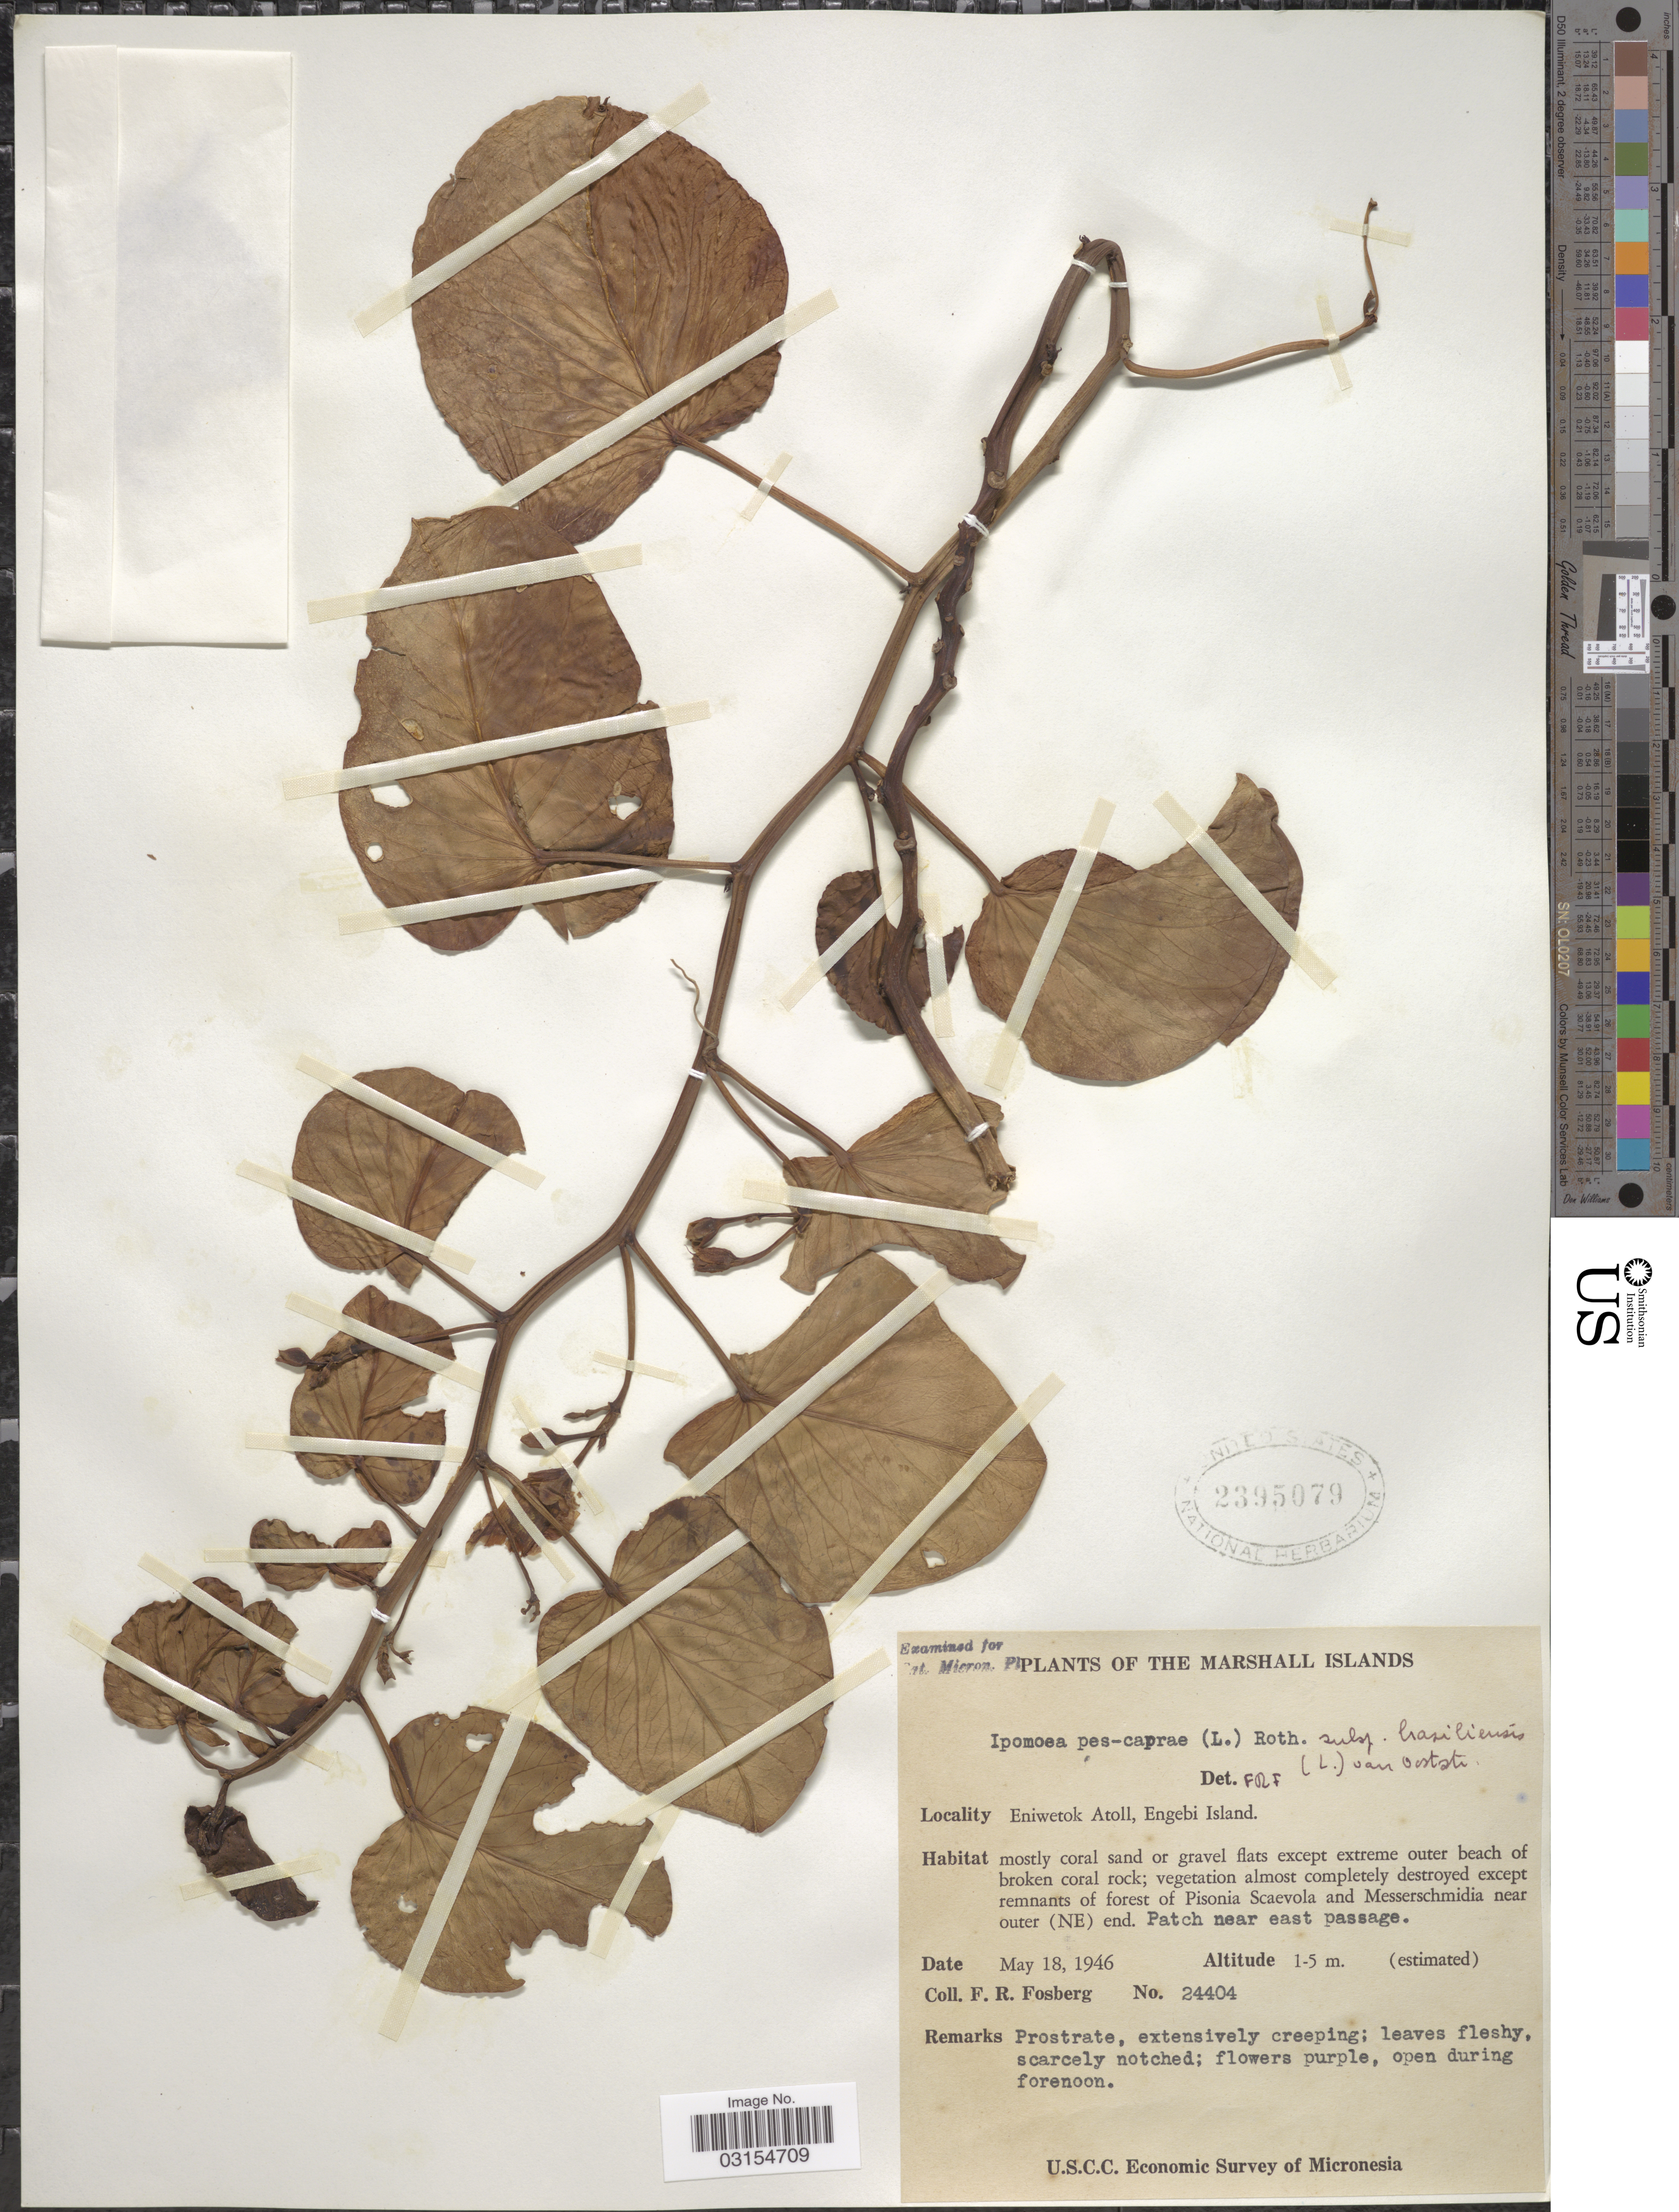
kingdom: Plantae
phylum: Tracheophyta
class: Magnoliopsida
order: Solanales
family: Convolvulaceae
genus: Ipomoea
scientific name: Ipomoea pes-caprae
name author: (L.) R. Br.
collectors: F. R. Fosberg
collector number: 24404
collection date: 1946-05-18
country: Marshall Islands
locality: Eniwetok Atoll, Engebi Island.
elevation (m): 1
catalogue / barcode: US 2395079